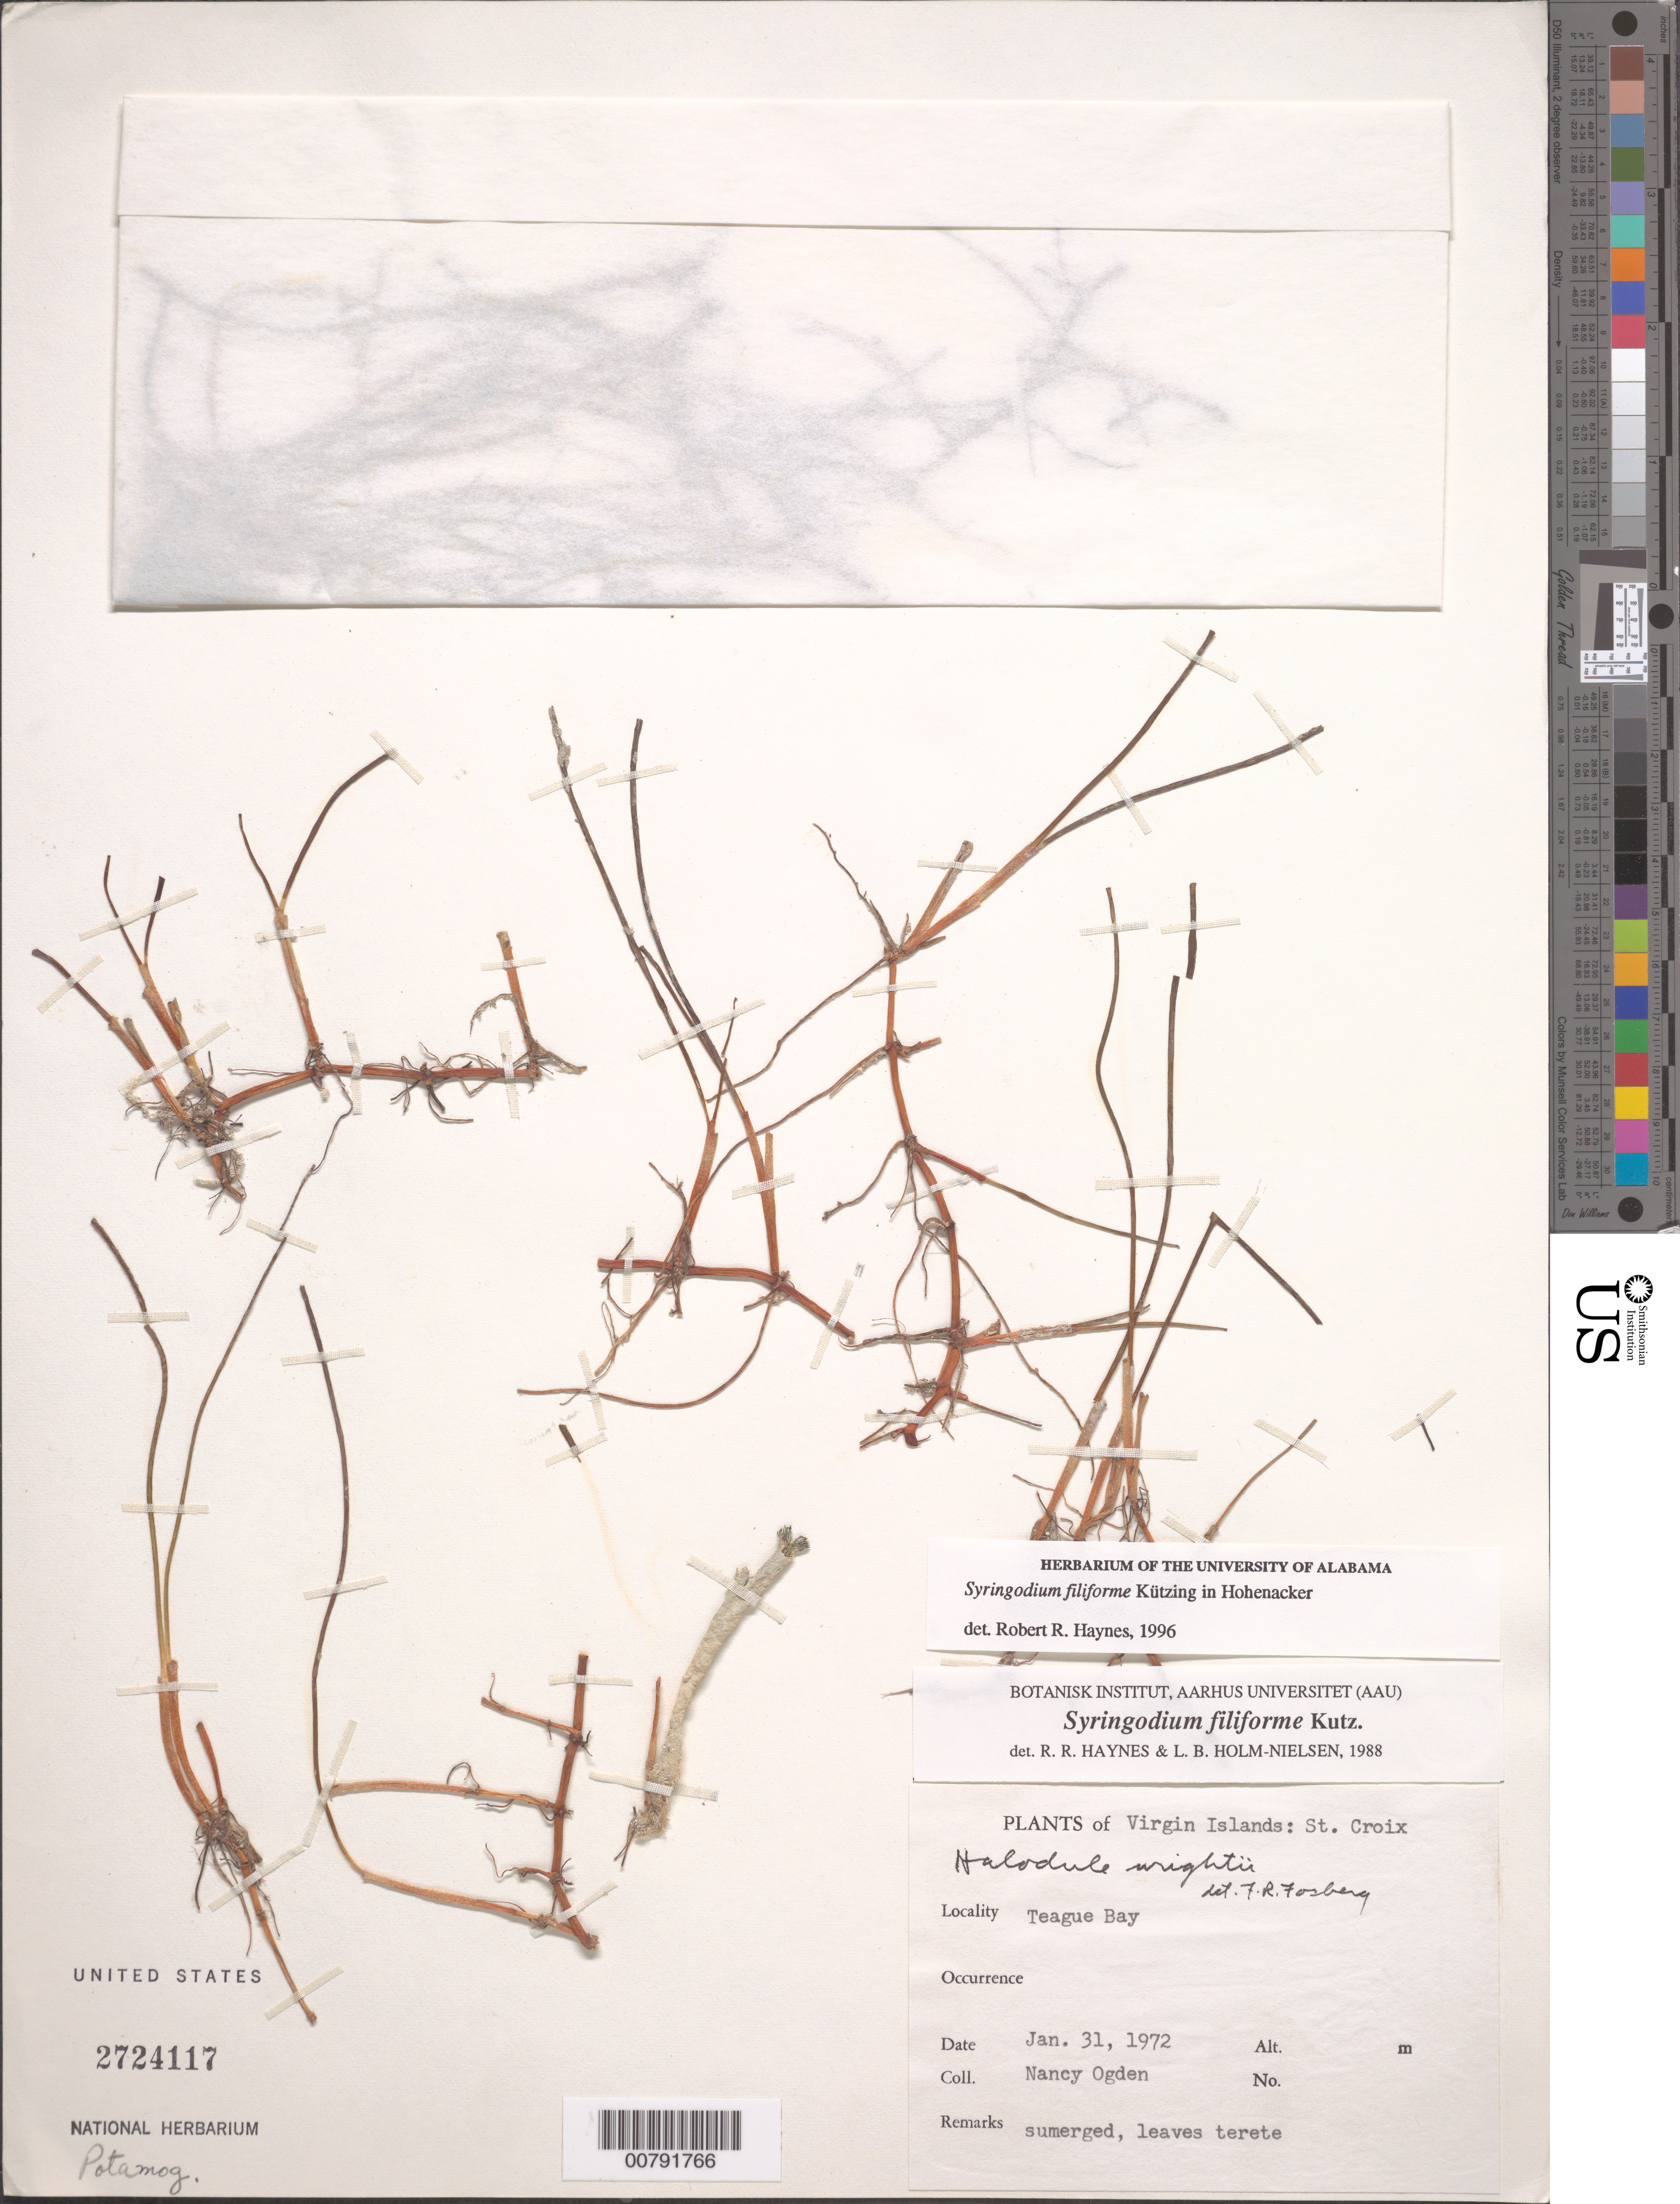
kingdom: Plantae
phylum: Tracheophyta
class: Liliopsida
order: Alismatales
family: Cymodoceaceae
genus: Syringodium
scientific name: Syringodium filiforme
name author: Kütz.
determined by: Haynes, R. R.; Holm-Nielsen, L. B.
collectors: N. Ogden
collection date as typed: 31 Jan 1972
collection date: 1972-01-31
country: U.S. Virgin Islands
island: St. Croix I.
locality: Teague Bay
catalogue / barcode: US 2724117